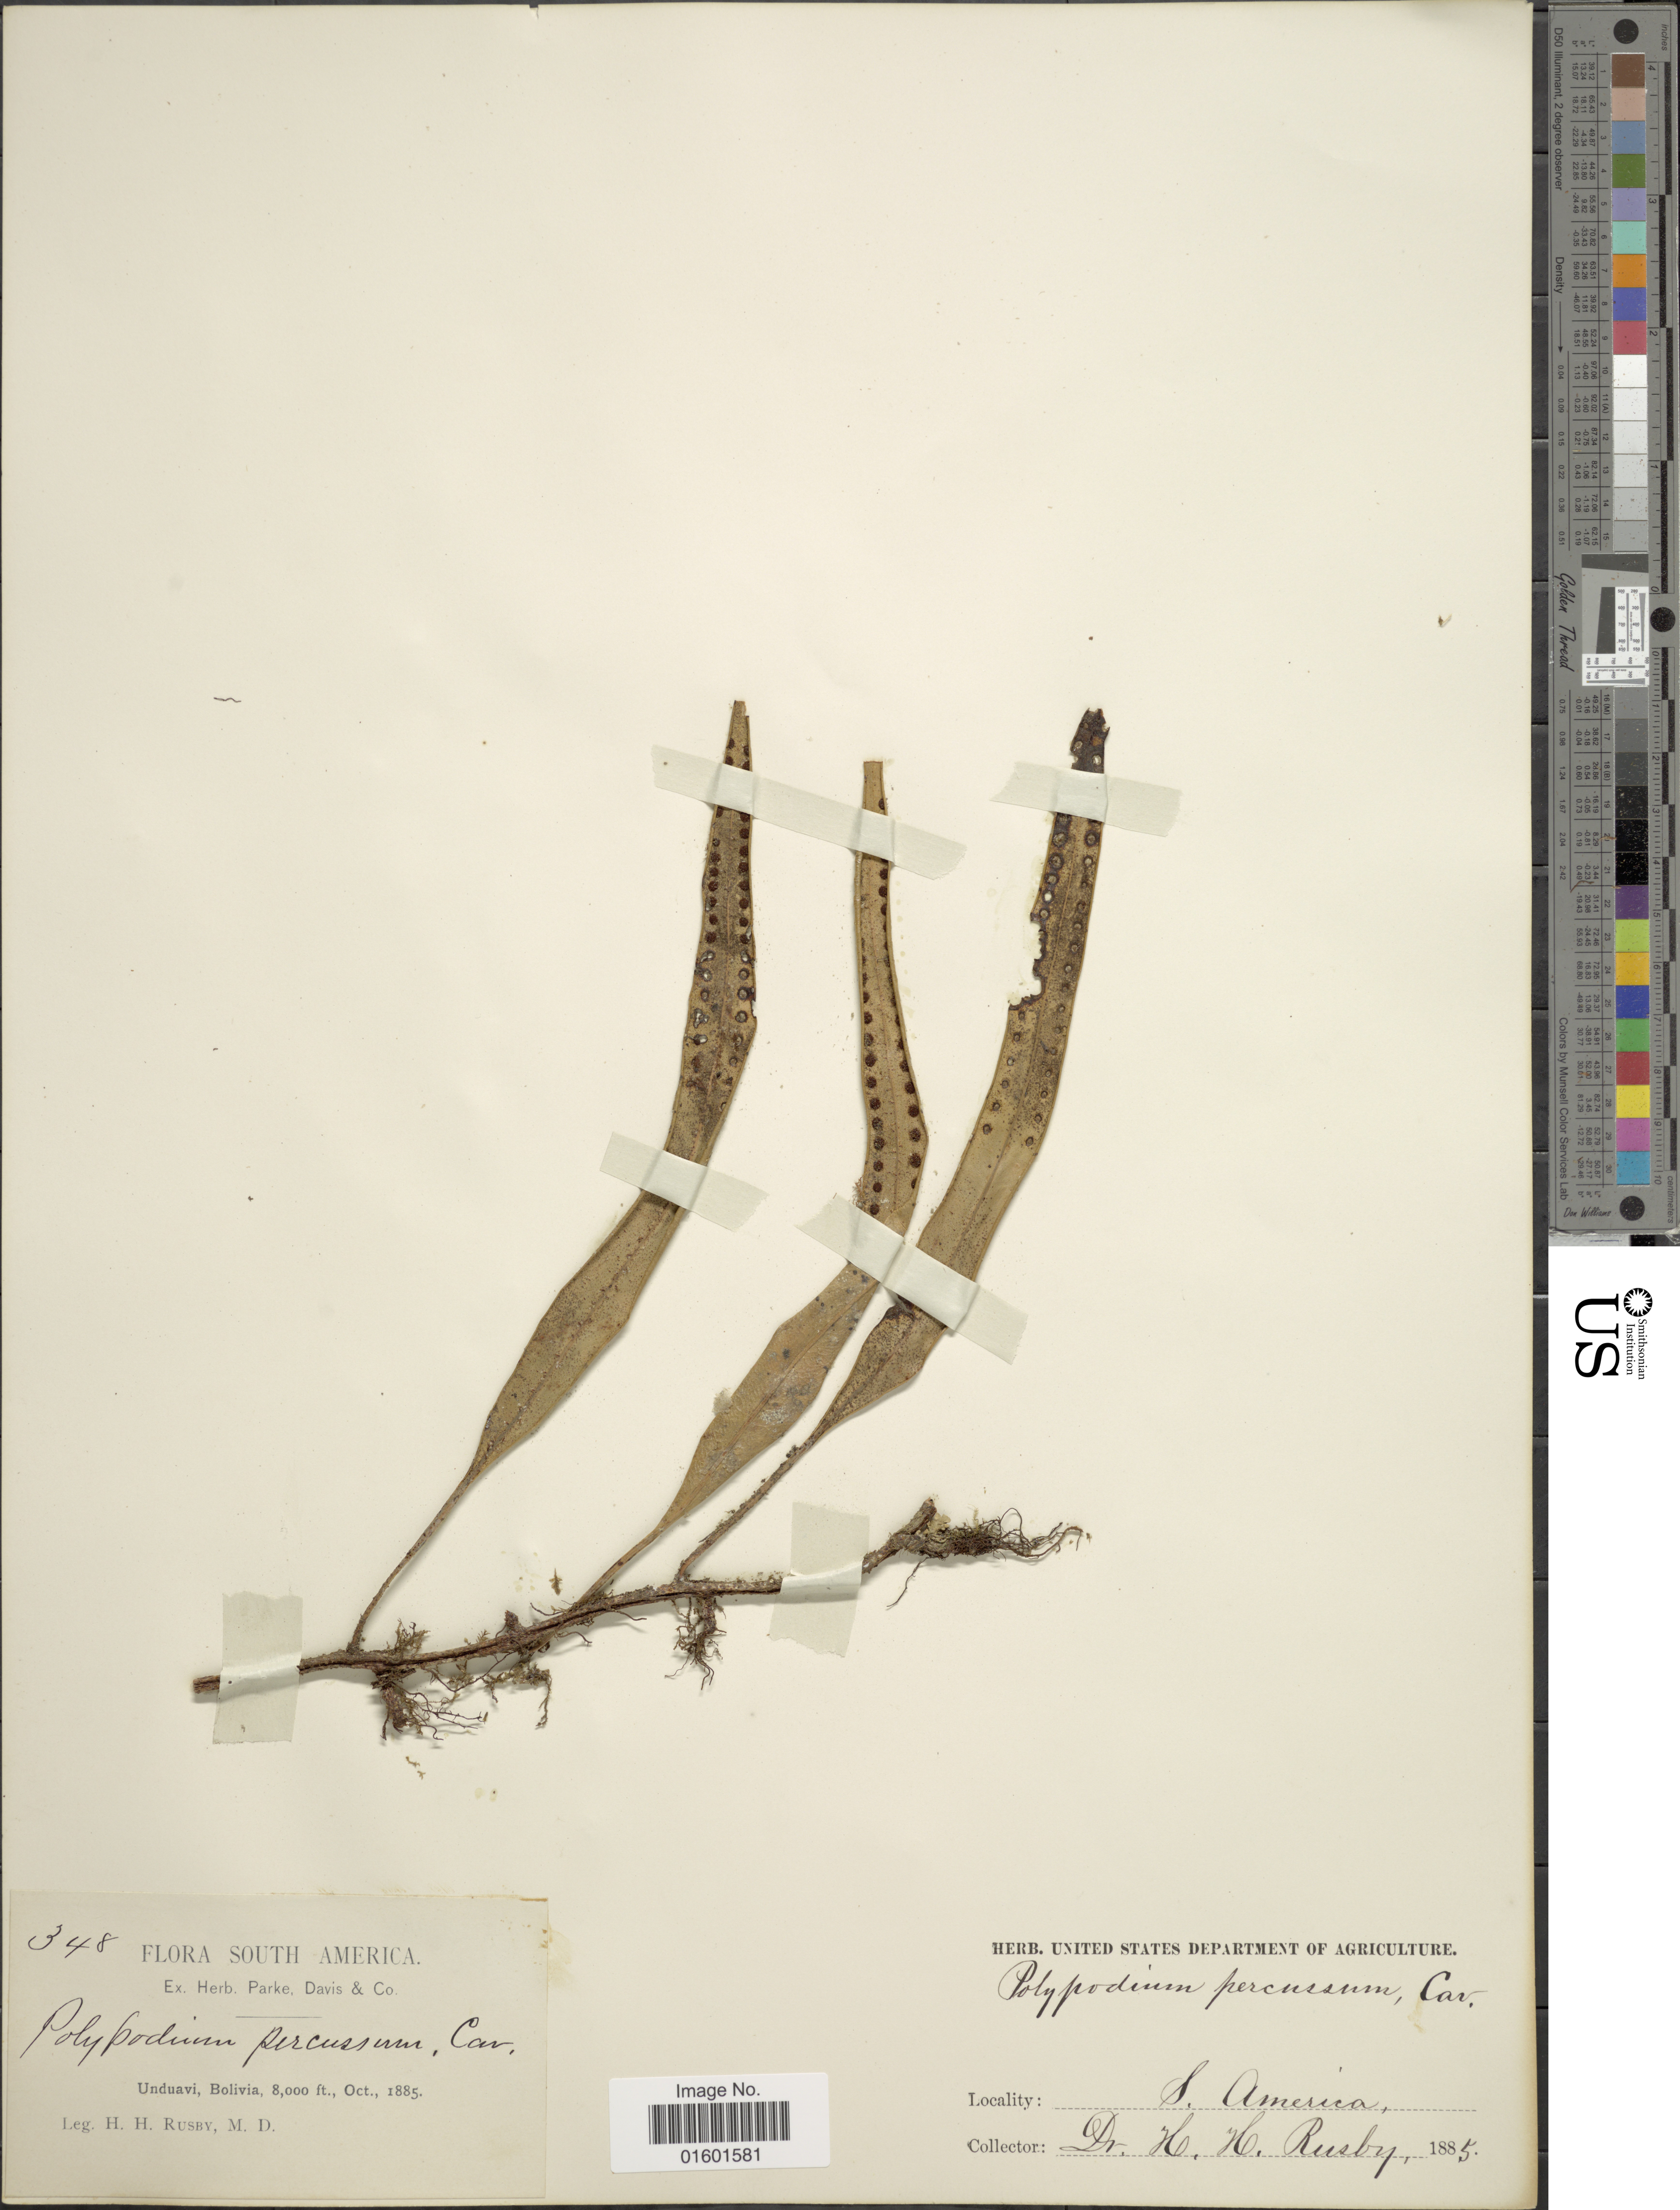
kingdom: Plantae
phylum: Tracheophyta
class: Polypodiopsida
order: Polypodiales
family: Polypodiaceae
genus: Microgramma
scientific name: Microgramma percussa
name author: (Cav.) de la Sota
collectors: H. H. Rusby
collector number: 348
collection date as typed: Oct ., 1885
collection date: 1885-10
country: Bolivia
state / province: La Paz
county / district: Nor Yungas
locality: Unduavi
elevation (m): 2438